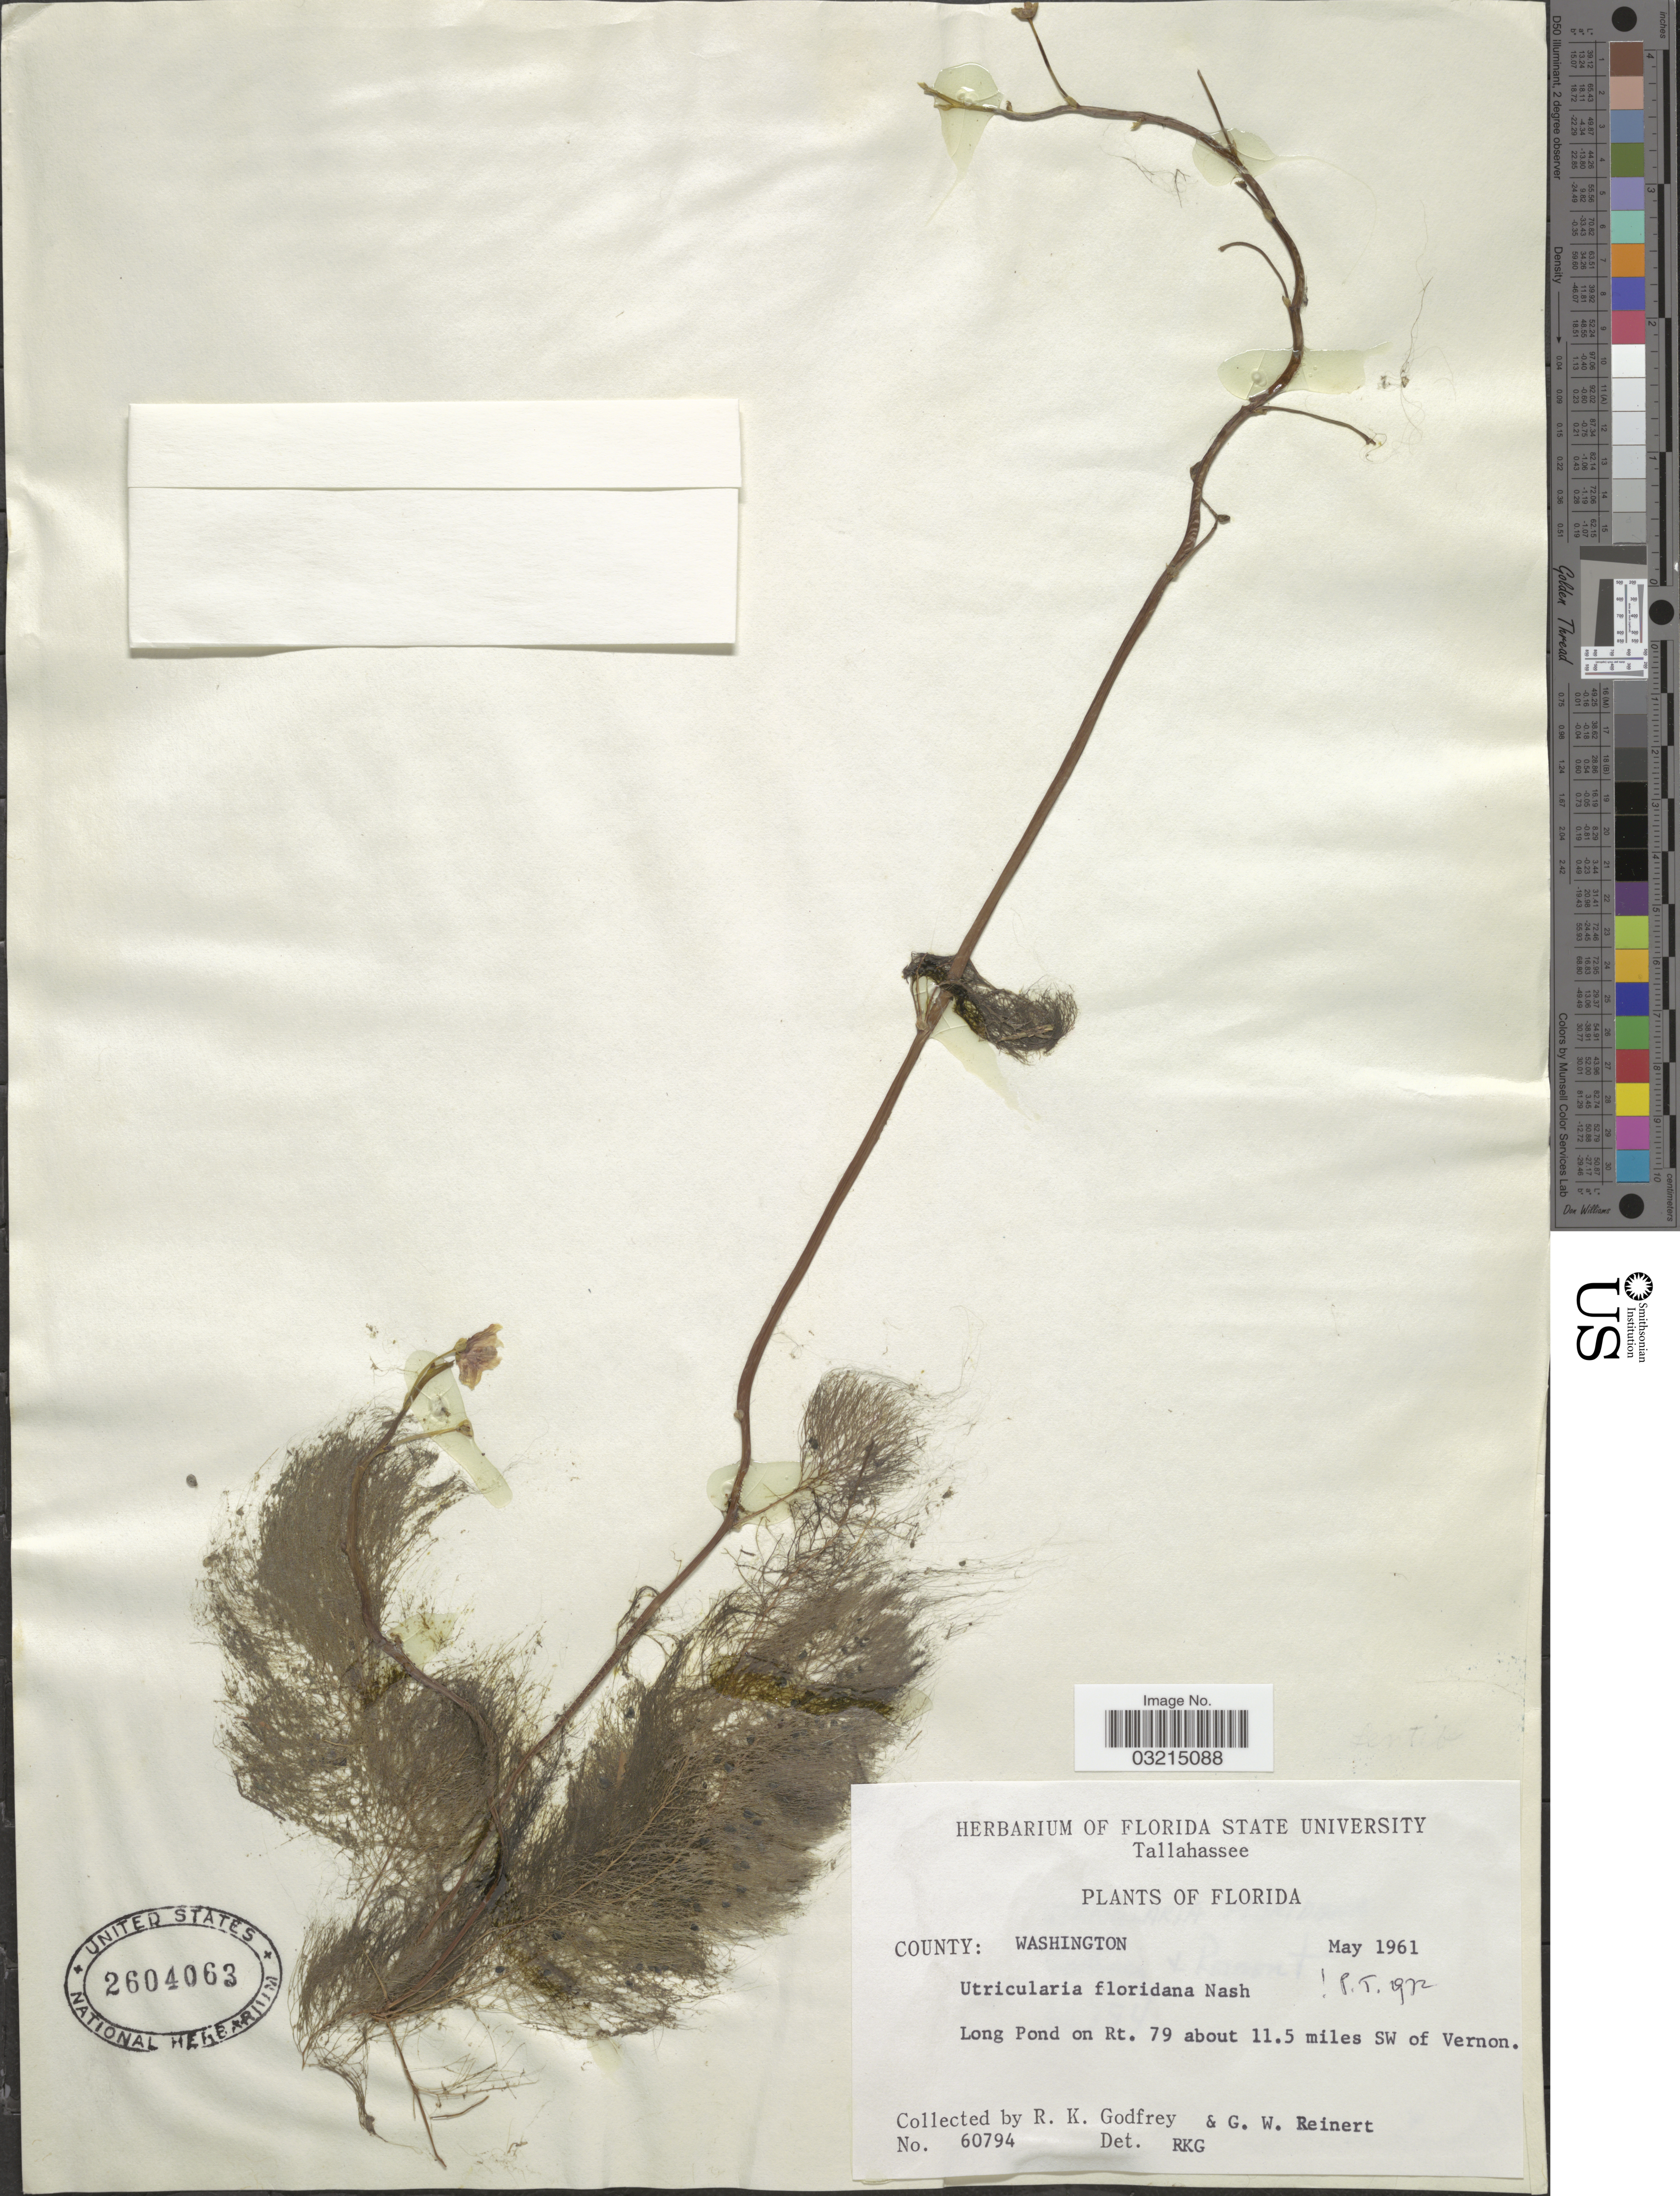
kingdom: Plantae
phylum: Tracheophyta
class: Magnoliopsida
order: Lamiales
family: Lentibulariaceae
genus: Utricularia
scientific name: Utricularia floridana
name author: Nash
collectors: R. K. Godfrey & G. Reinert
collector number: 60794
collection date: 1961-05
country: United States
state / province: Florida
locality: County: Washington. Long Pond on Rt. 79 about 11.5 miles SW of Vernon.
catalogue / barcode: US 2604063